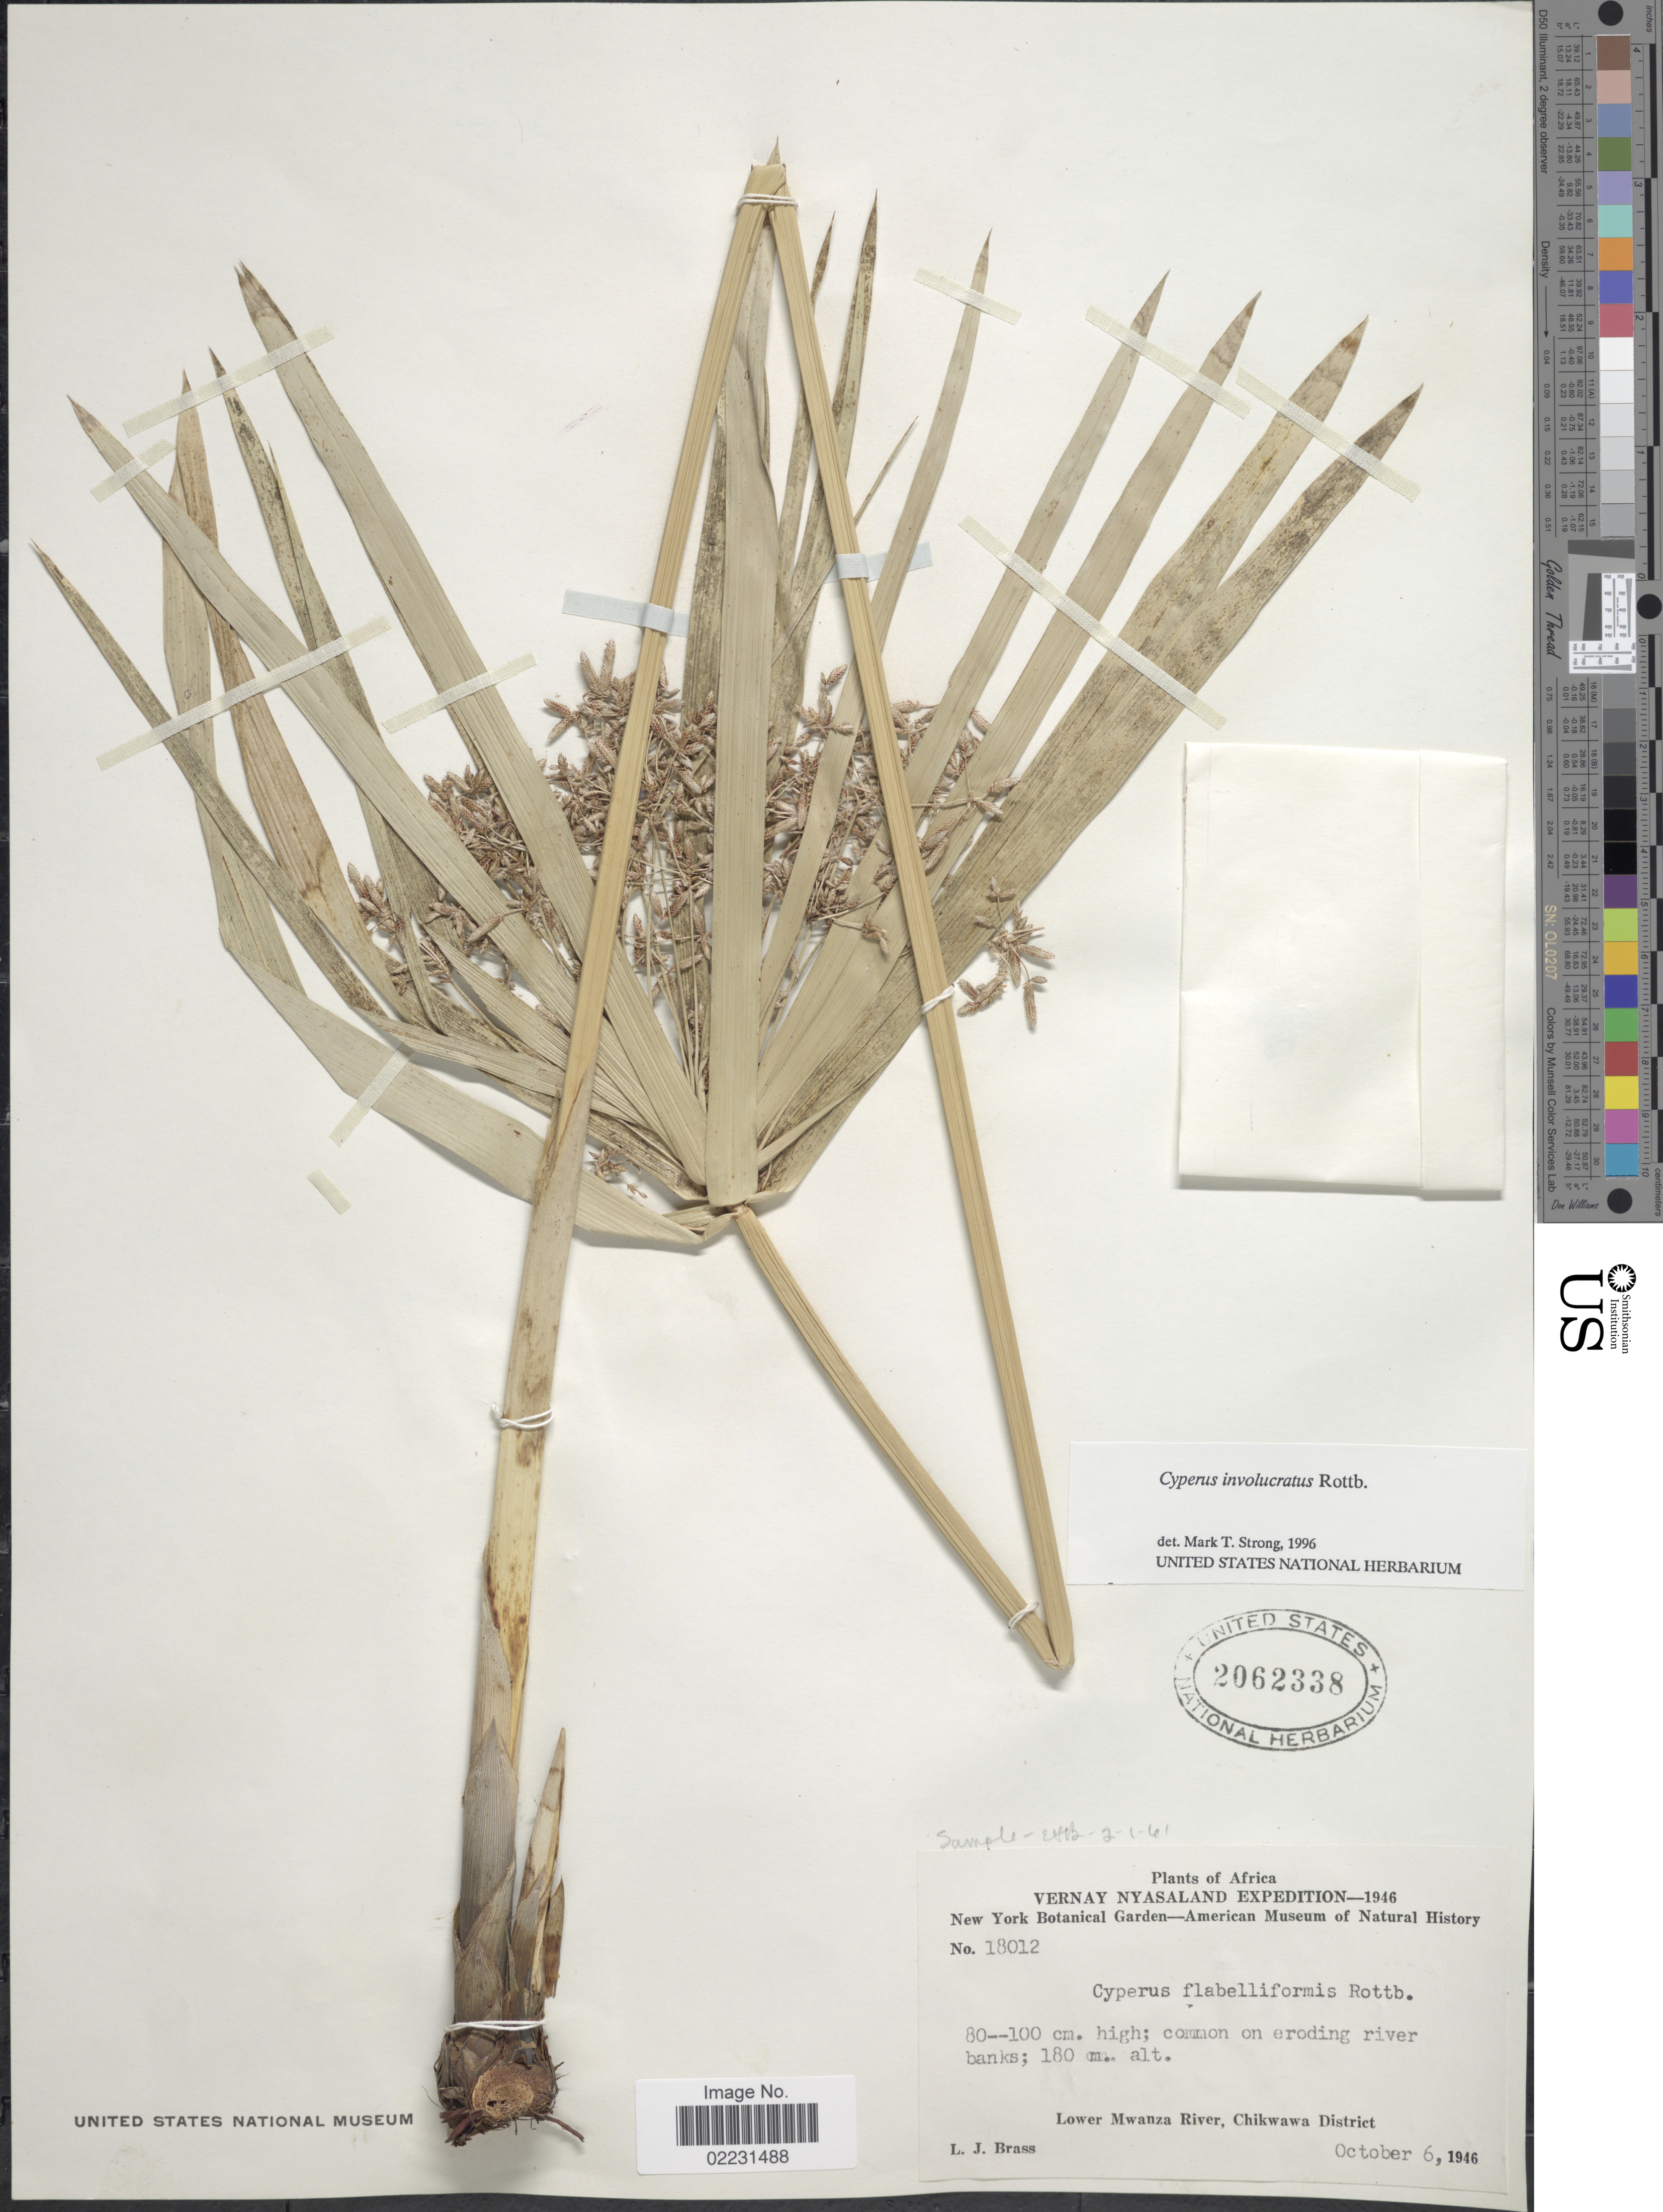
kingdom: Plantae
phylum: Tracheophyta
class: Liliopsida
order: Poales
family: Cyperaceae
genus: Cyperus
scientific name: Cyperus involucratus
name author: Rottb.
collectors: L. J. Brass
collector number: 18012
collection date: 1946-10-06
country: Tanzania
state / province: Mwanza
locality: Nyasaland, Lower Mwanza River, Chikwawa District. Common on eroding river banks.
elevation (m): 180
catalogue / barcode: US 2062338